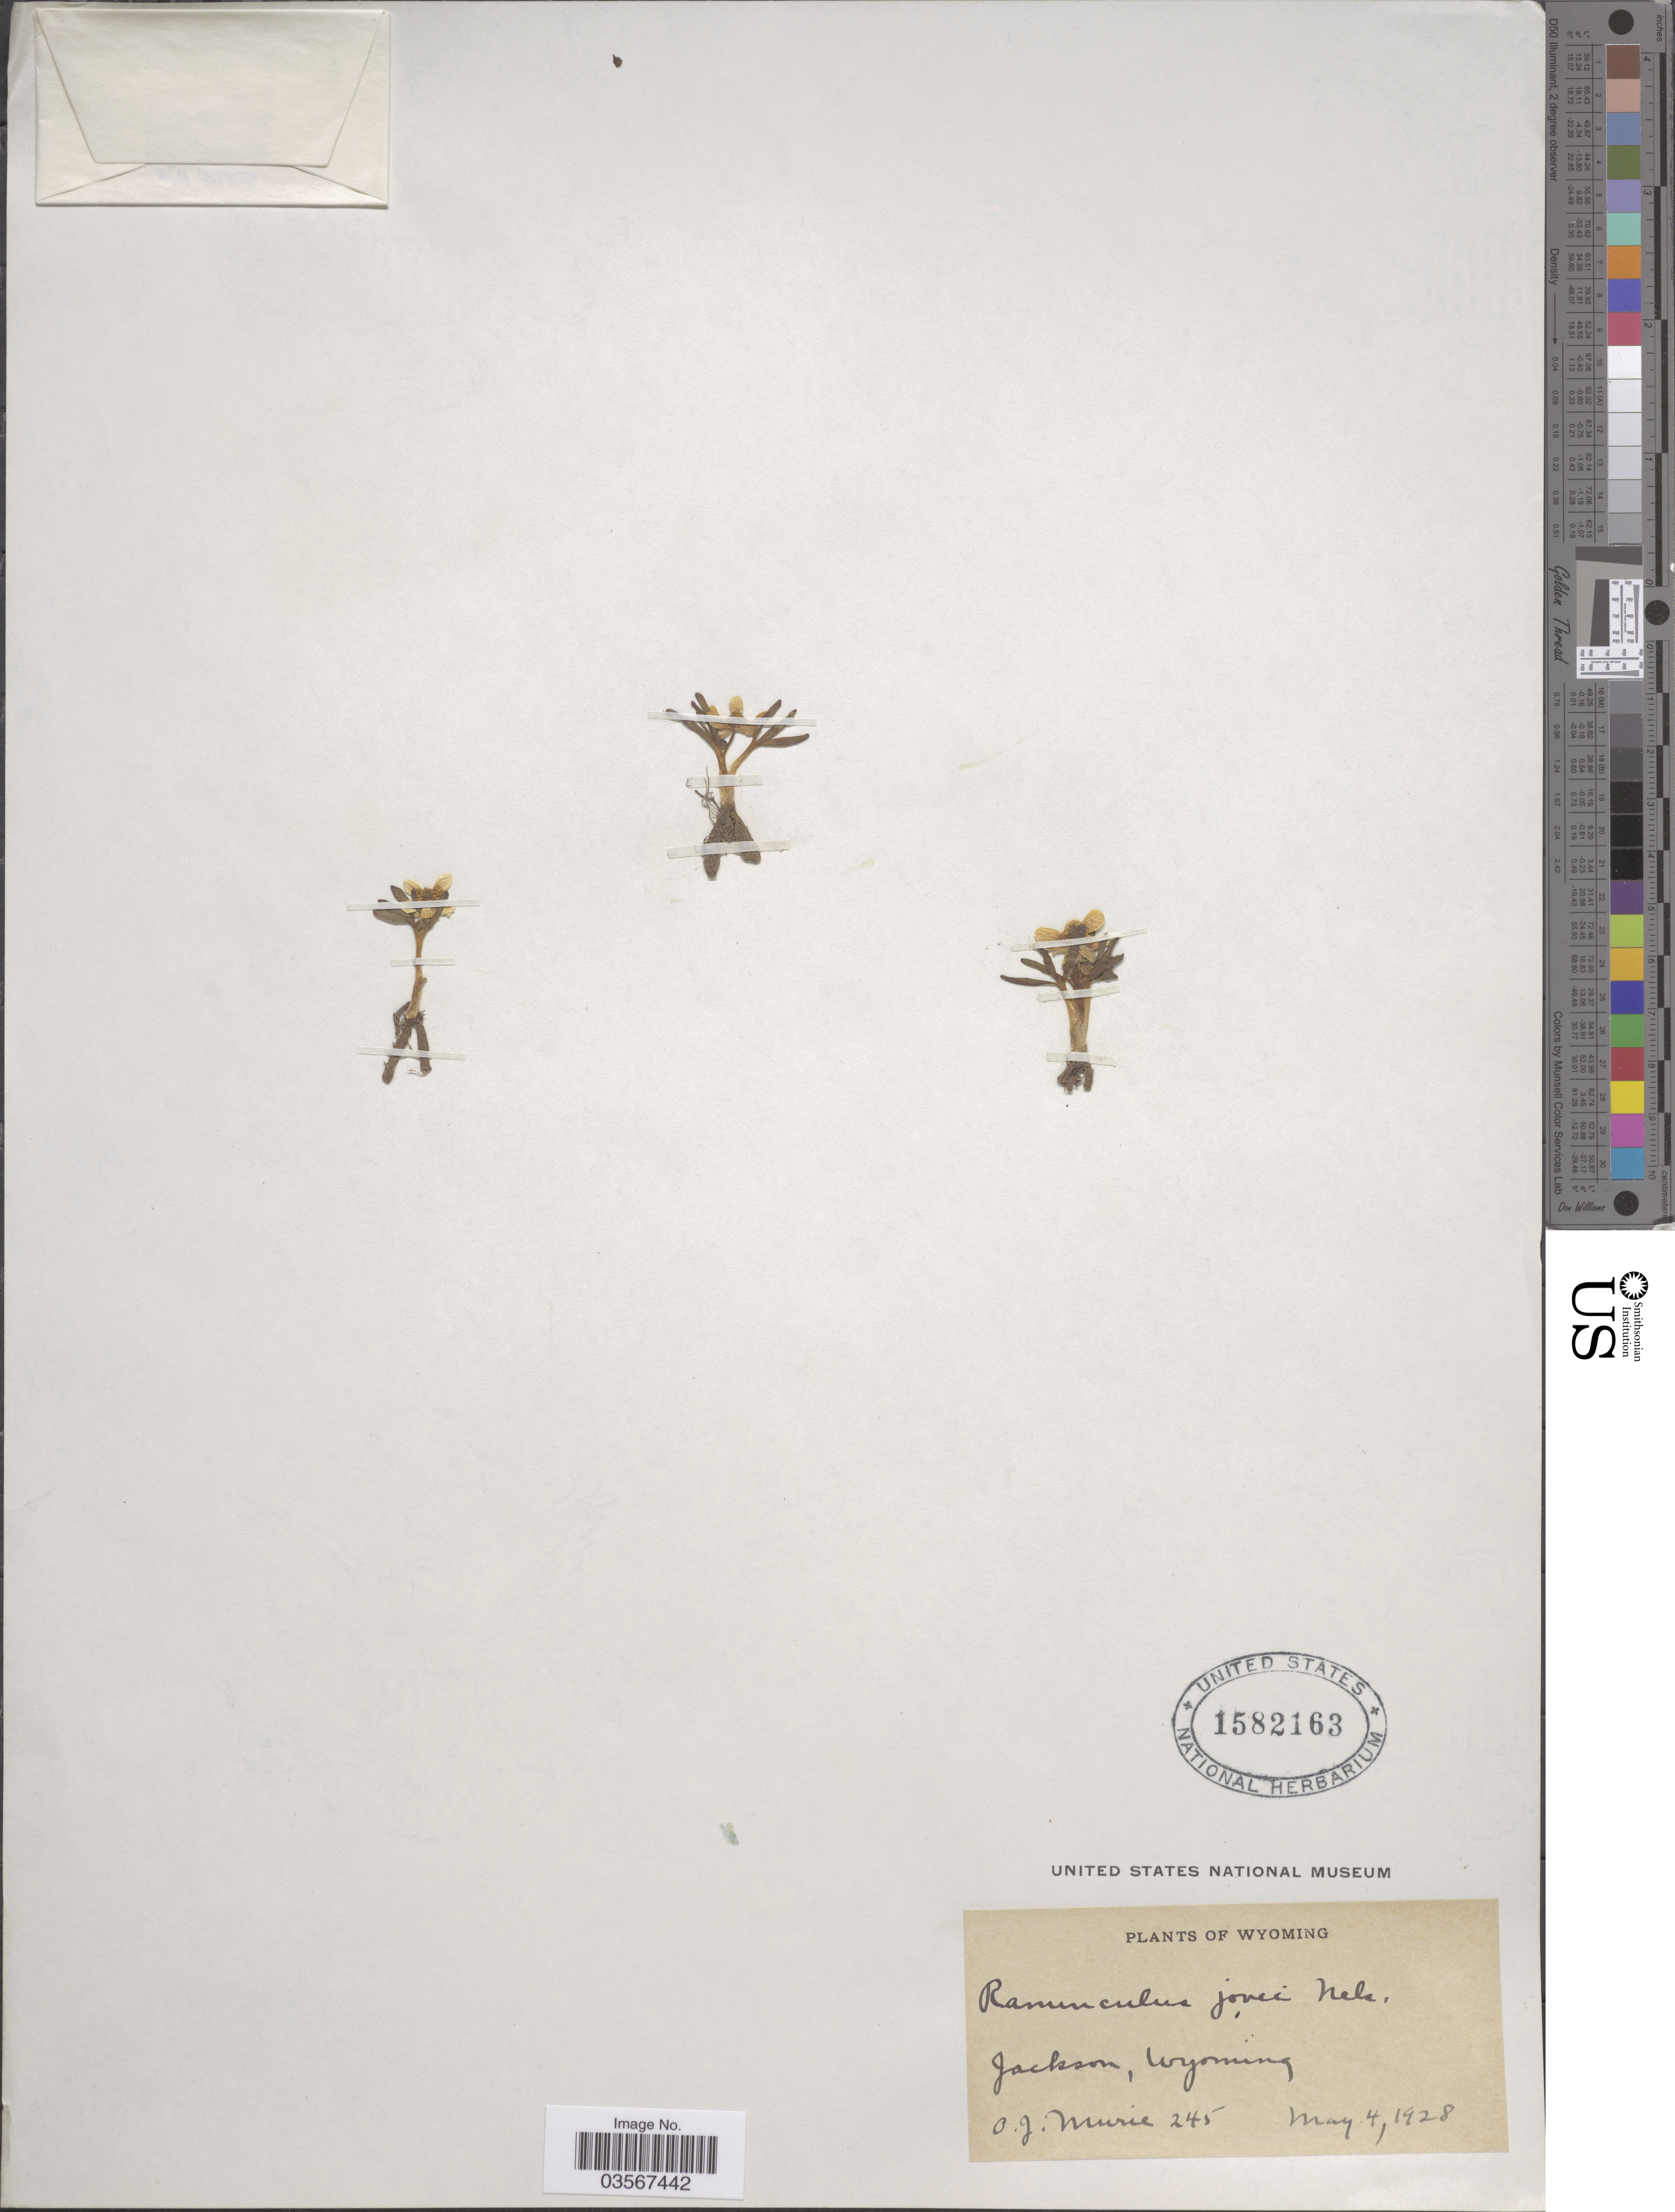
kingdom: Plantae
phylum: Tracheophyta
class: Magnoliopsida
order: Ranunculales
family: Ranunculaceae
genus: Ranunculus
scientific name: Ranunculus jovis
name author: A. Nelson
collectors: O. Murie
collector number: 245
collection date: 1928-05-04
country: United States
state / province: Wyoming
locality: Jackson.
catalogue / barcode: US 1582163